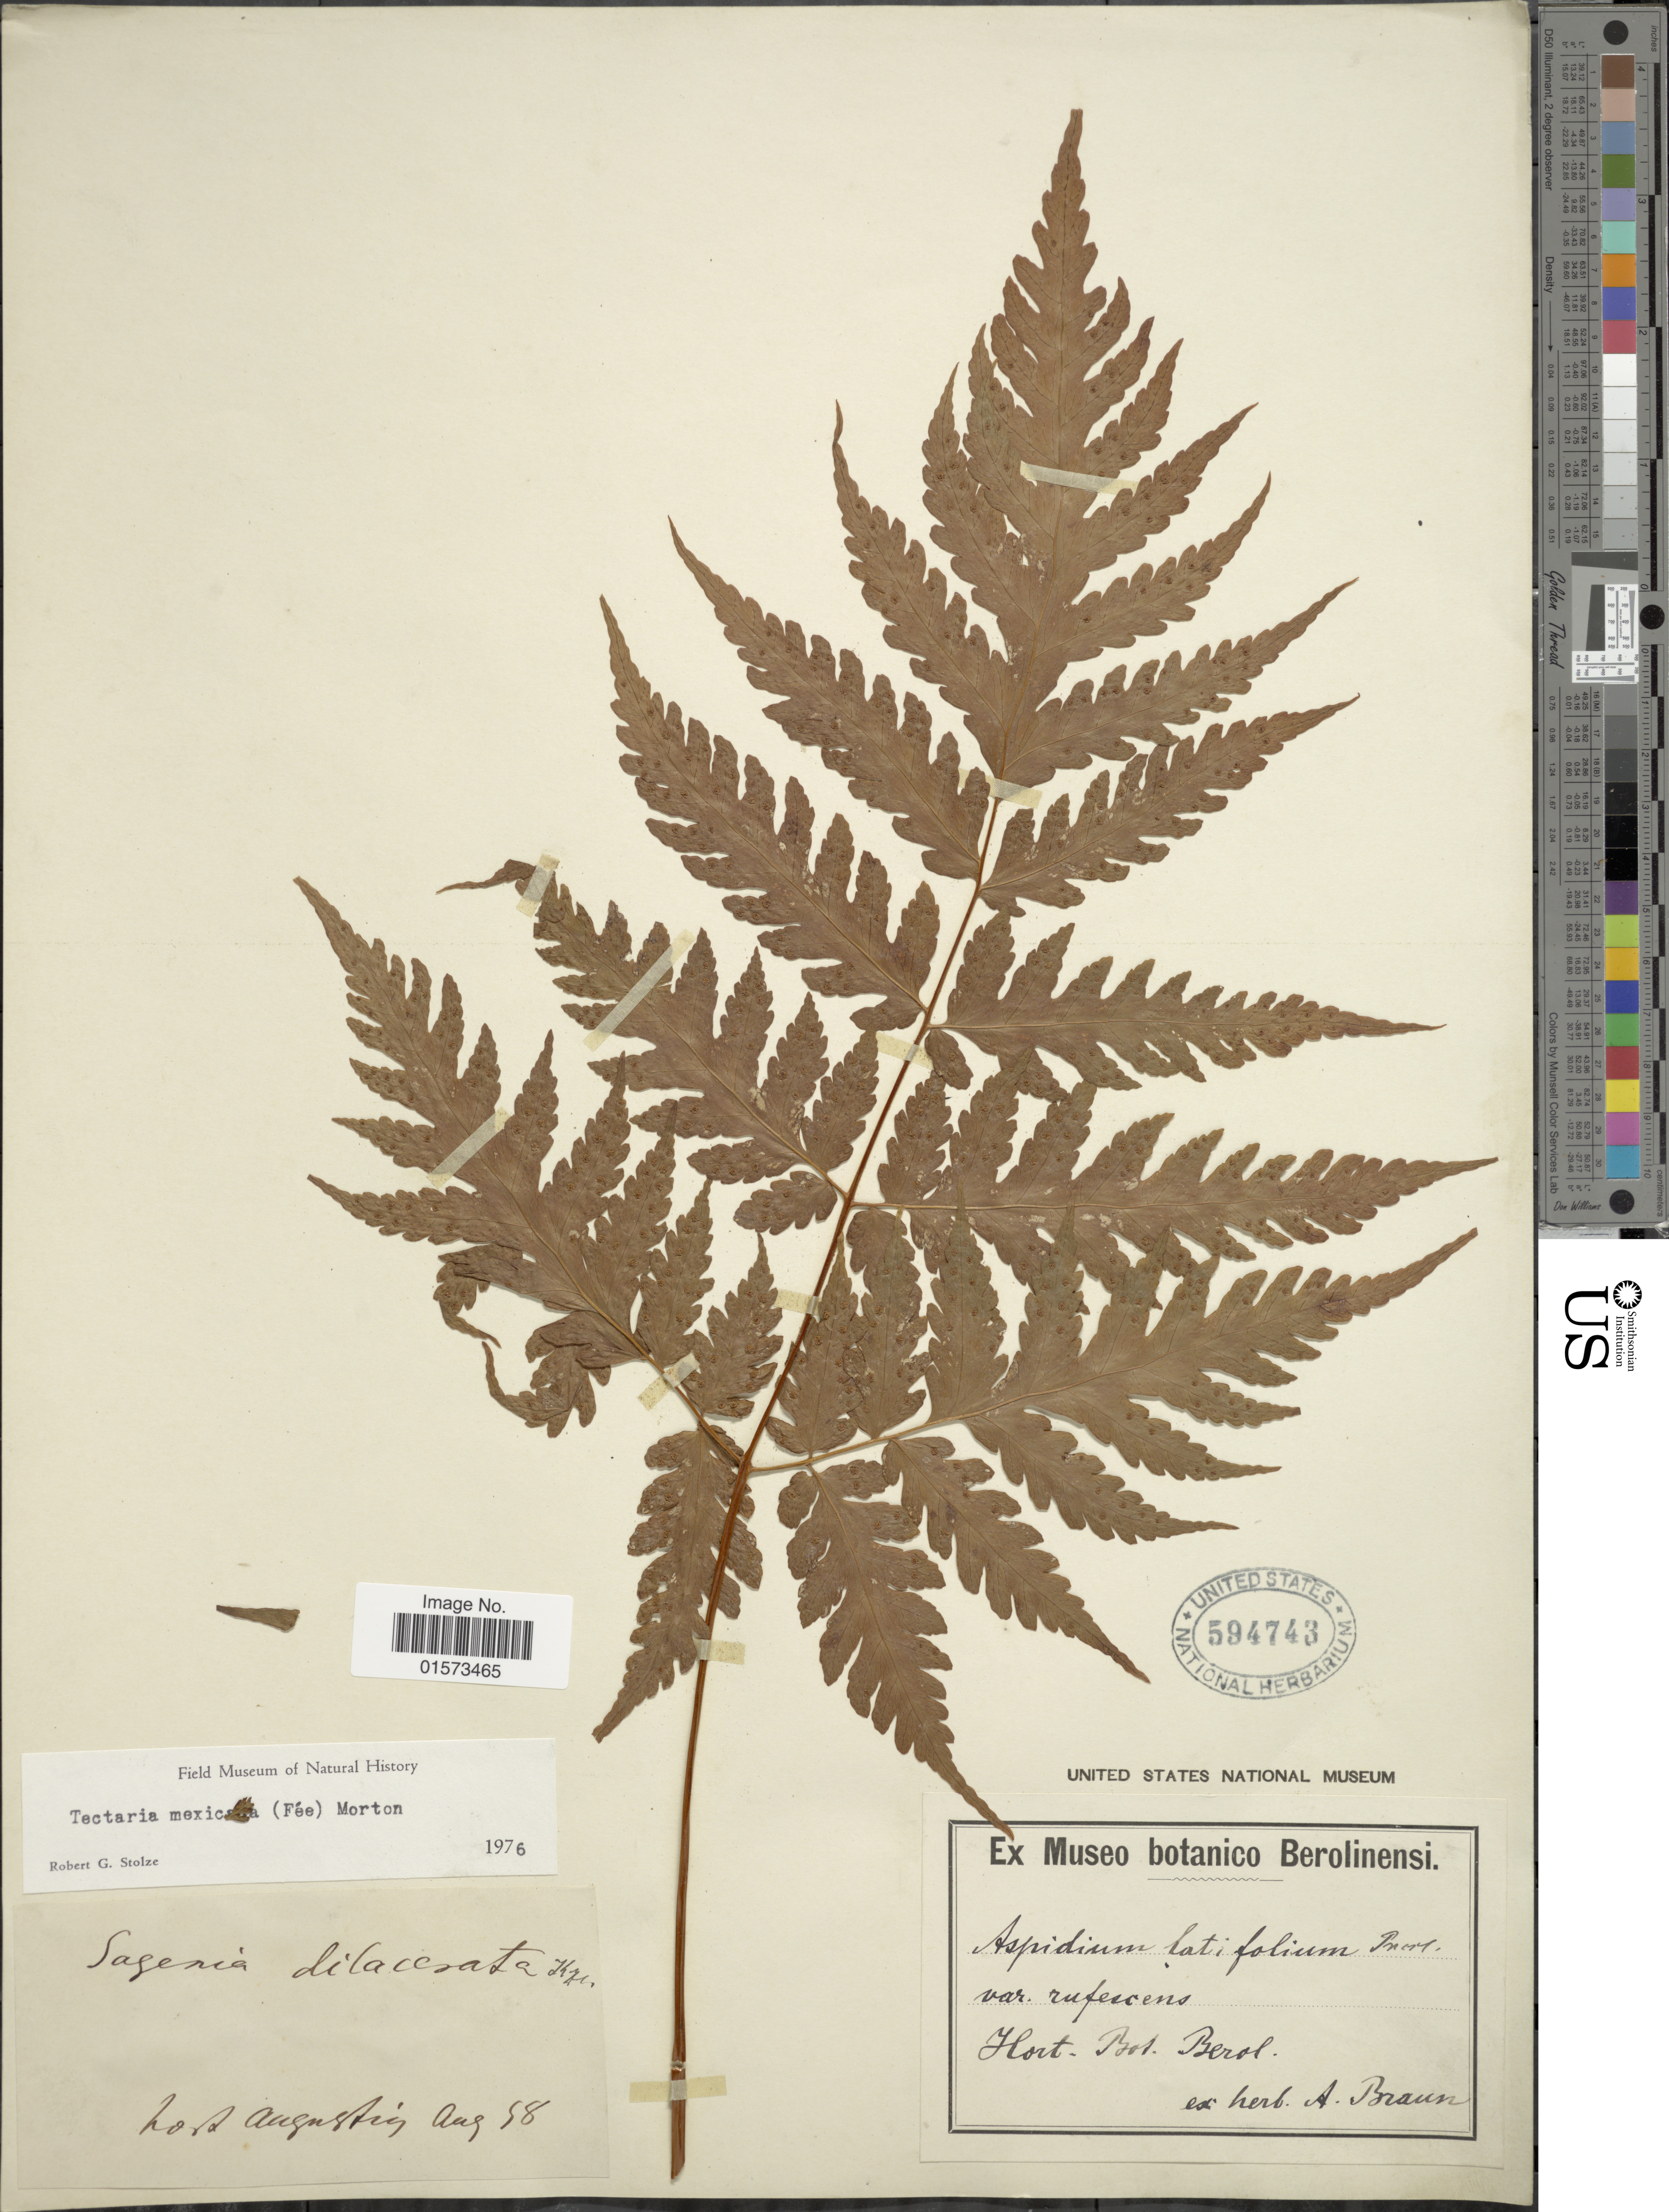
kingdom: Plantae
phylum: Tracheophyta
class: Polypodiopsida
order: Polypodiales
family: Tectariaceae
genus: Tectaria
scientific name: Tectaria mexicana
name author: (Fée) C.V. Morton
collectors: ex herb. A. Braun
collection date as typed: Transcribed d/m/y: /8/58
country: Germany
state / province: Nordrhein-Westfalen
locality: Hort. Bot. Berol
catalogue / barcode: US 594743